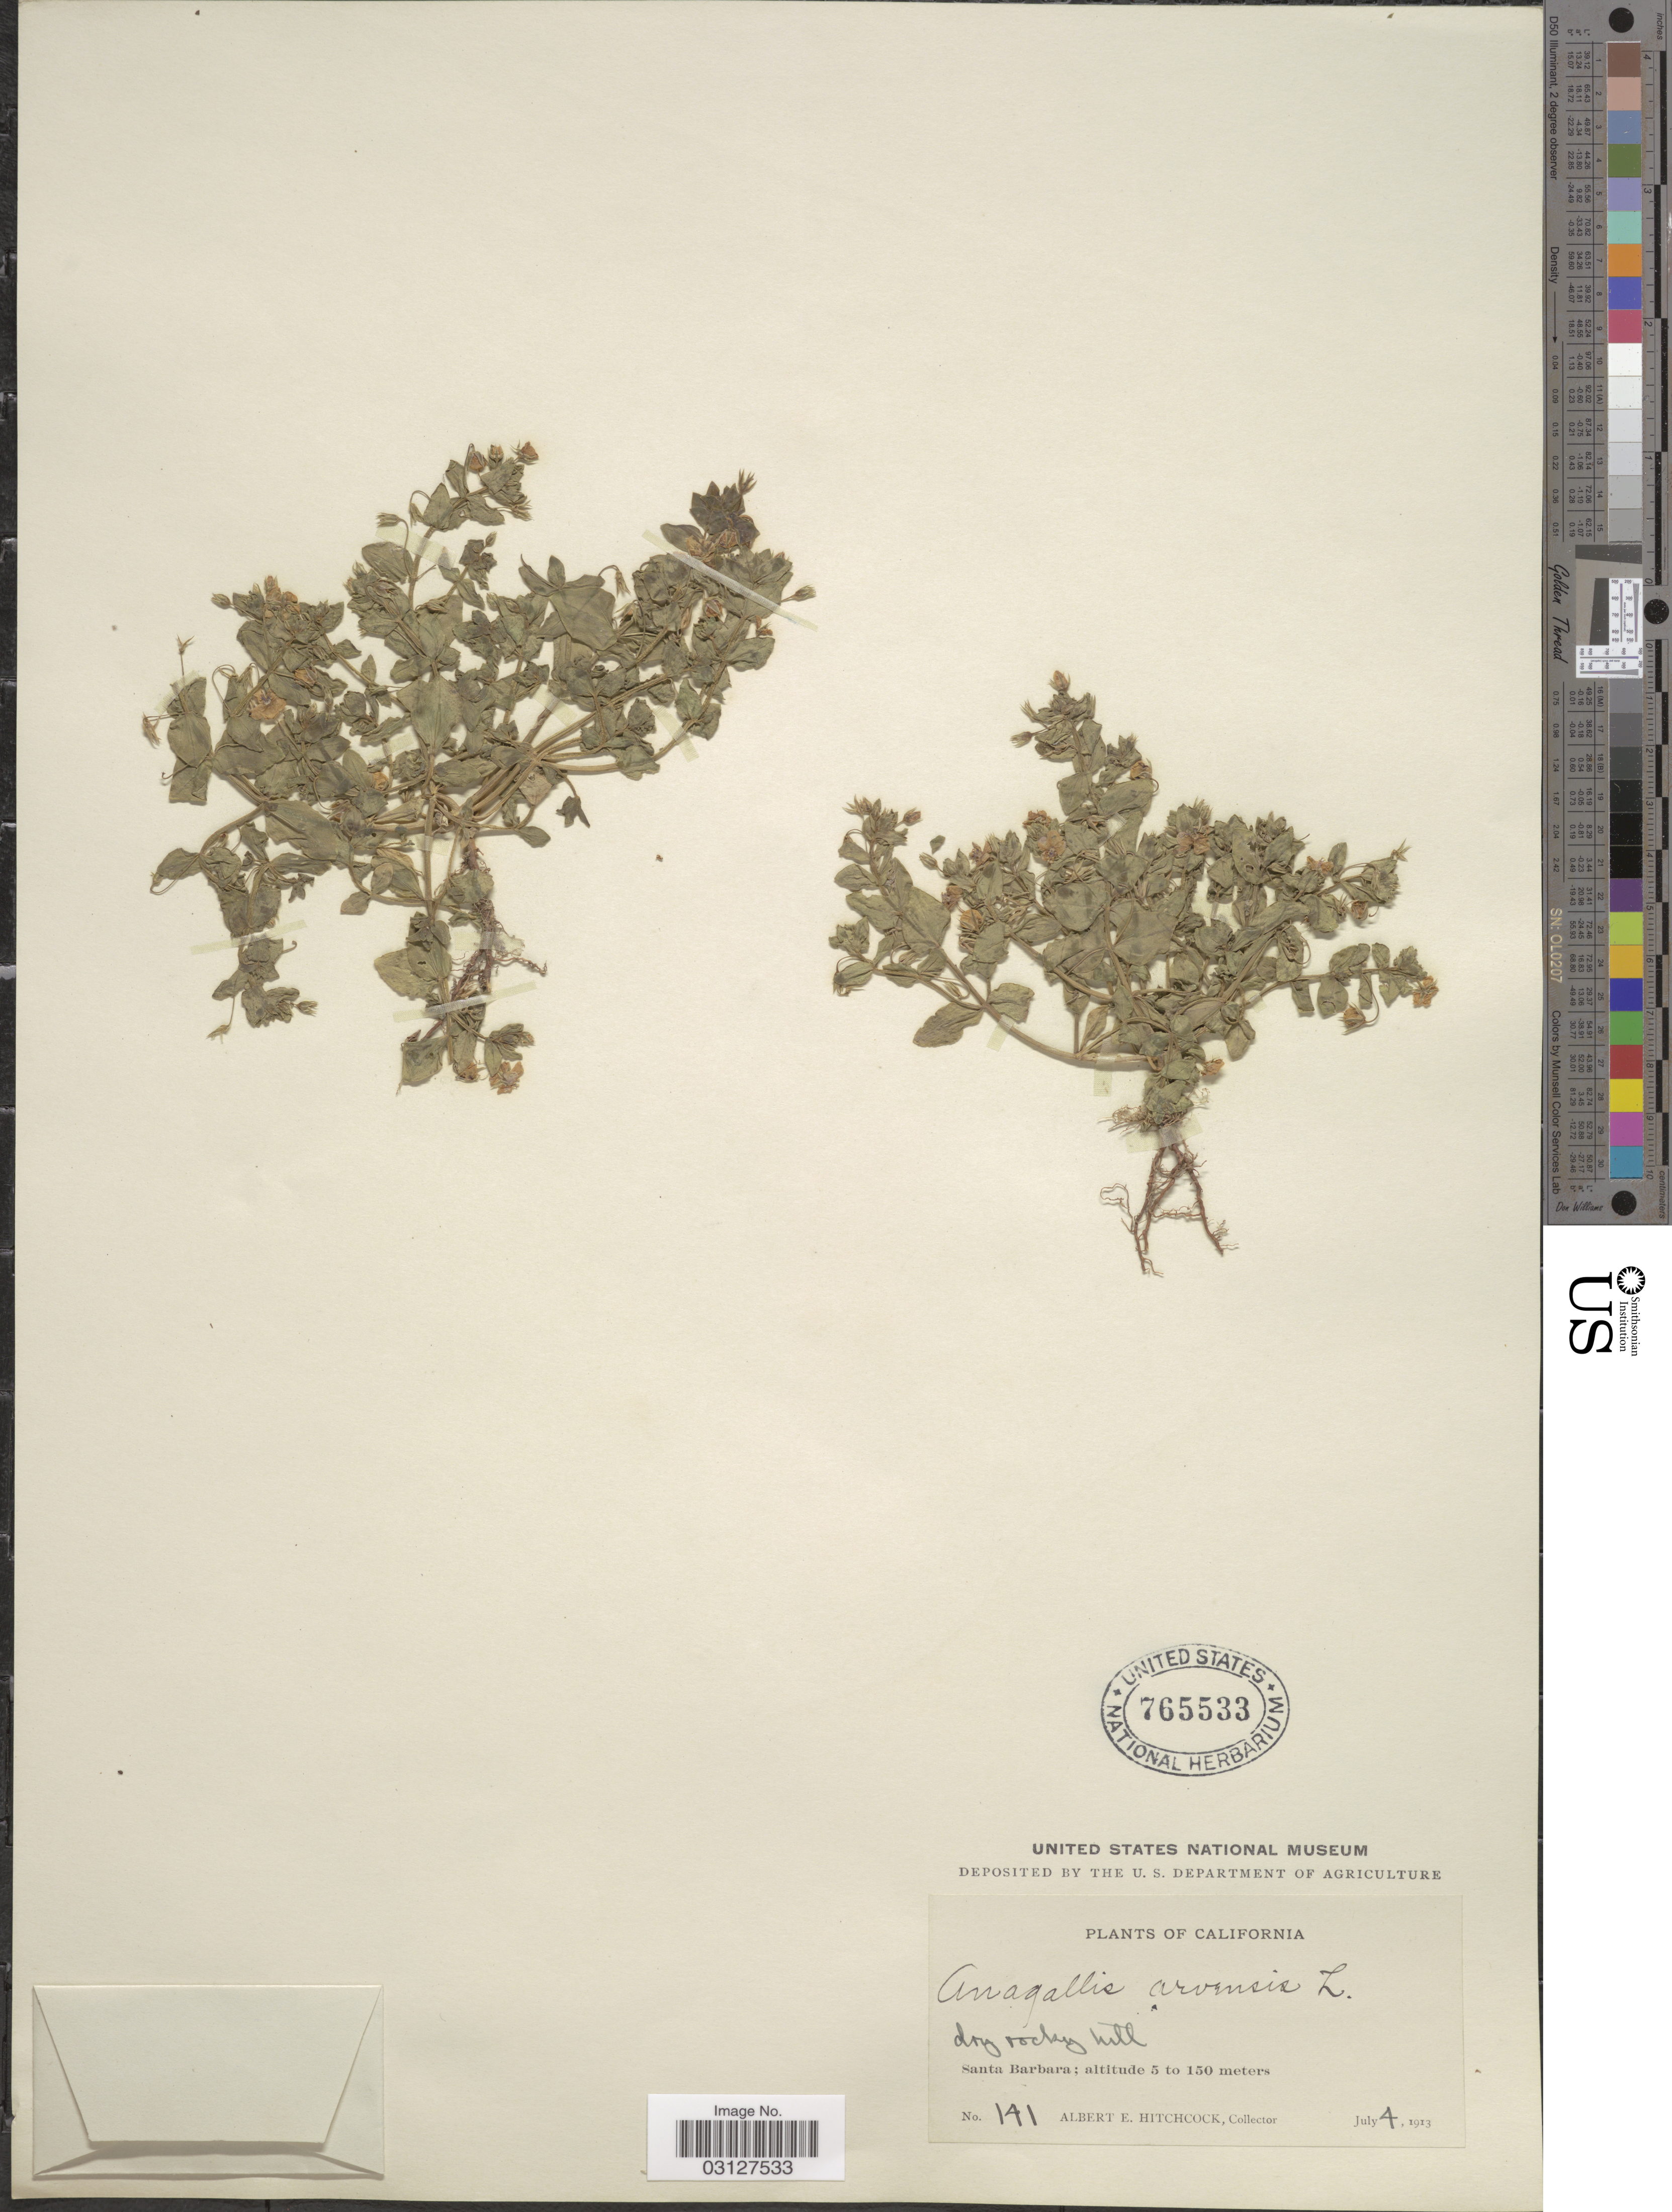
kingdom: Plantae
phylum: Tracheophyta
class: Magnoliopsida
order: Ericales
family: Primulaceae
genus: Anagallis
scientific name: Anagallis arvensis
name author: L.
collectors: A. Hitchcock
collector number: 141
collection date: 1913-07-04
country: United States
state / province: California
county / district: Santa Barbara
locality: Santa Barbara.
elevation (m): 5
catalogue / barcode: US 765533